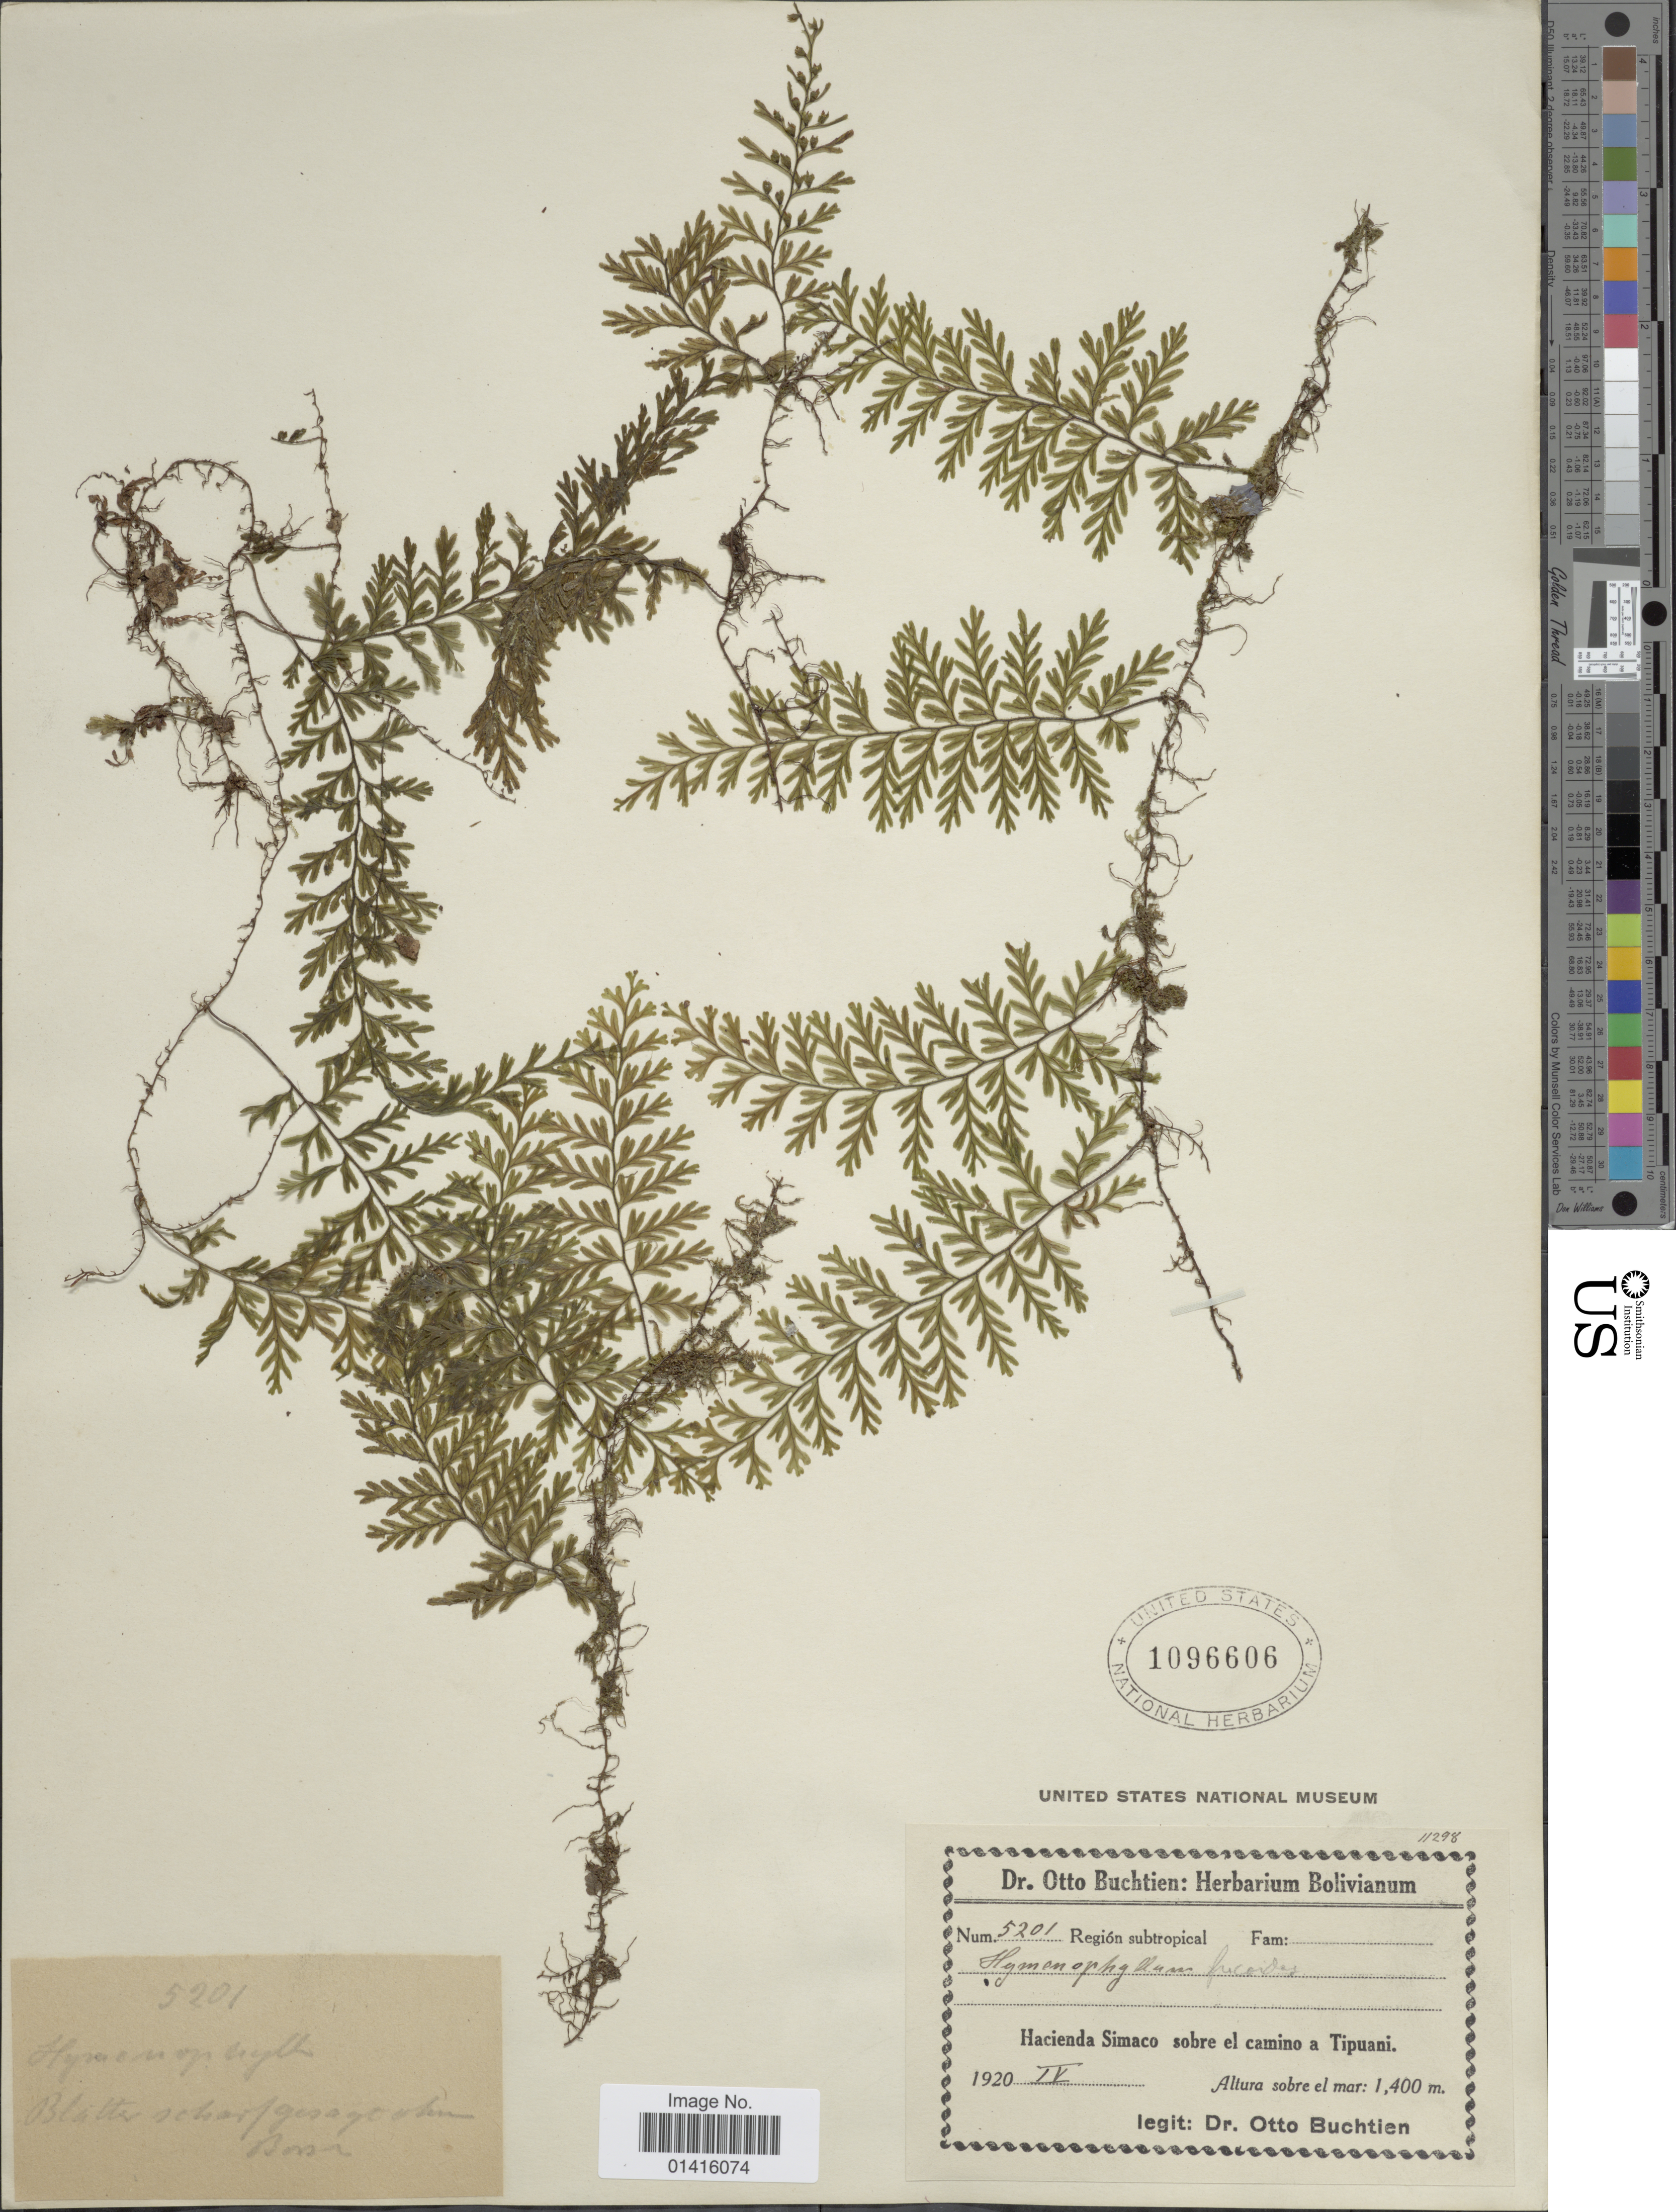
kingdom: Plantae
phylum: Tracheophyta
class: Polypodiopsida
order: Hymenophyllales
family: Hymenophyllaceae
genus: Hymenophyllum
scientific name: Hymenophyllum fucoides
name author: (Sw.) Sw.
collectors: O. Buchtien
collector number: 5201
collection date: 1920-04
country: Bolivia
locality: Hacienda Simaco sobre el camino a Tipuani, region subtropical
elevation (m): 1400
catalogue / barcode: US 1096606